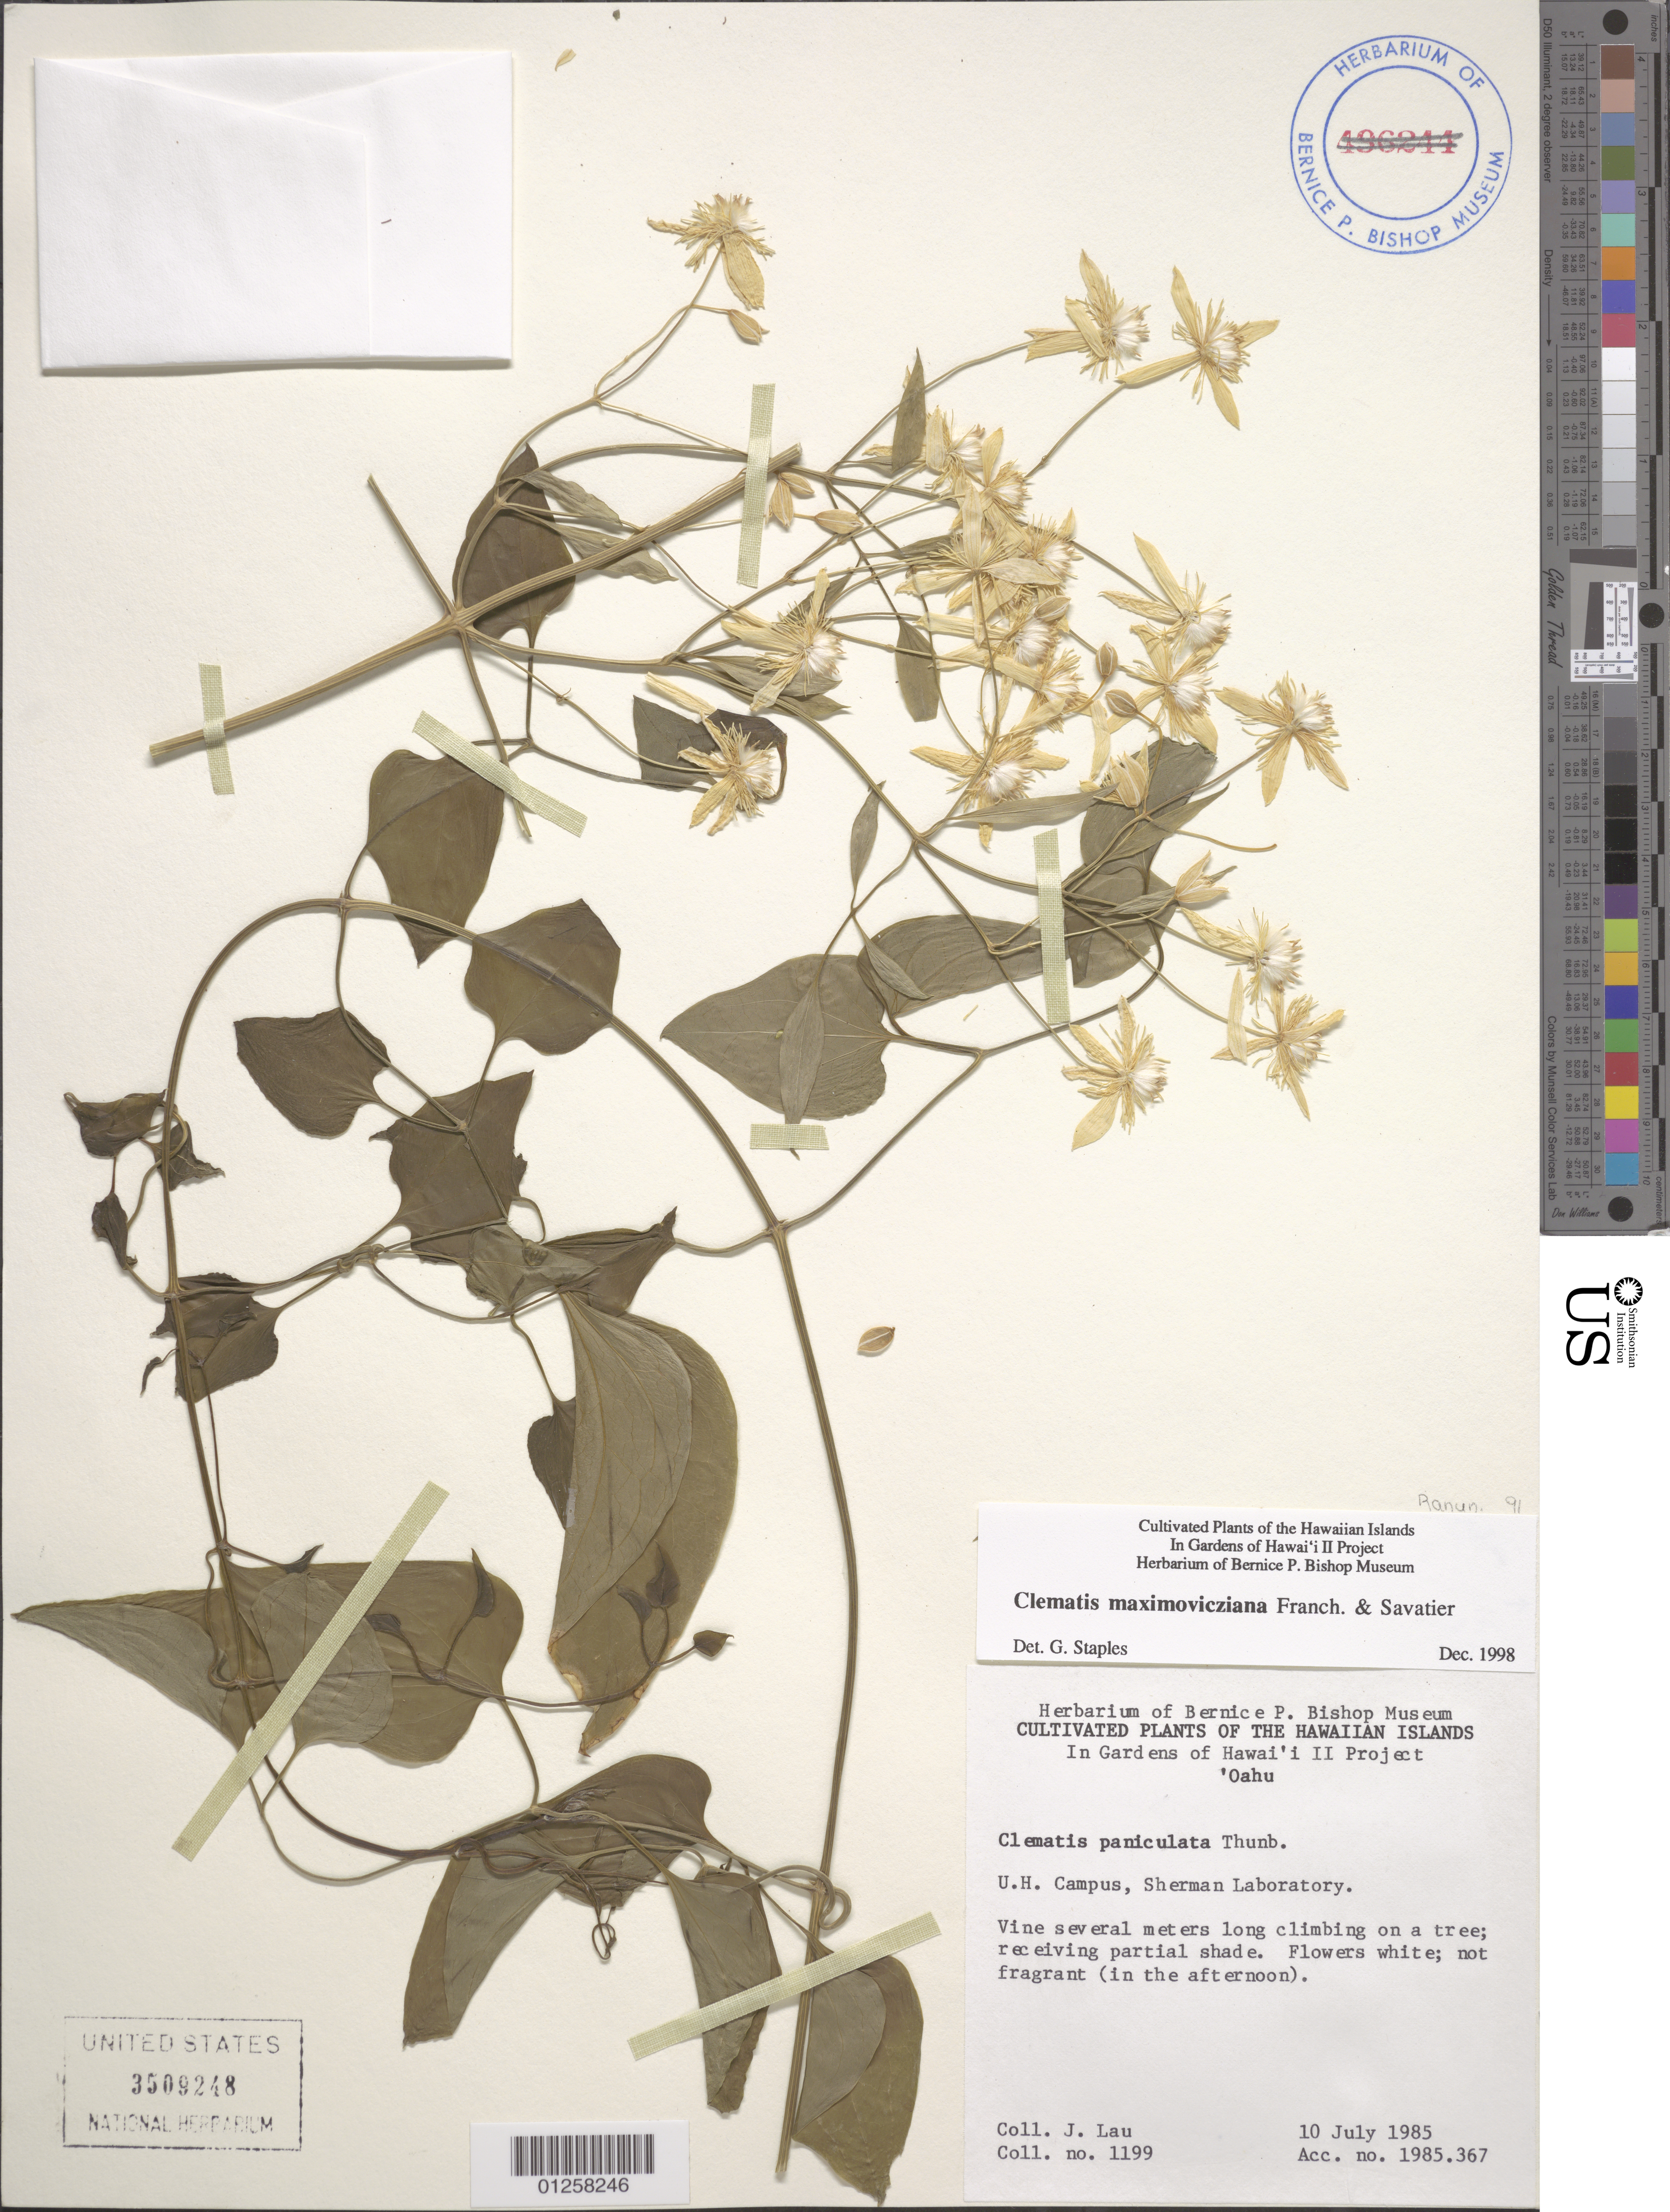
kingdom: Plantae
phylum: Tracheophyta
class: Magnoliopsida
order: Ranunculales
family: Ranunculaceae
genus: Clematis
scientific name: Clematis maximowicziana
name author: Franch. & Sav.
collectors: J. Lau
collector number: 1199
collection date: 1985-07-10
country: United States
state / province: Hawaii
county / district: Honolulu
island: Oahu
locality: U.H. Campus, Sherman Laboratory.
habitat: Partial shade.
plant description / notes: Grown from seeds brought from Africa by W. Carter.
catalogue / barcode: US 3509248